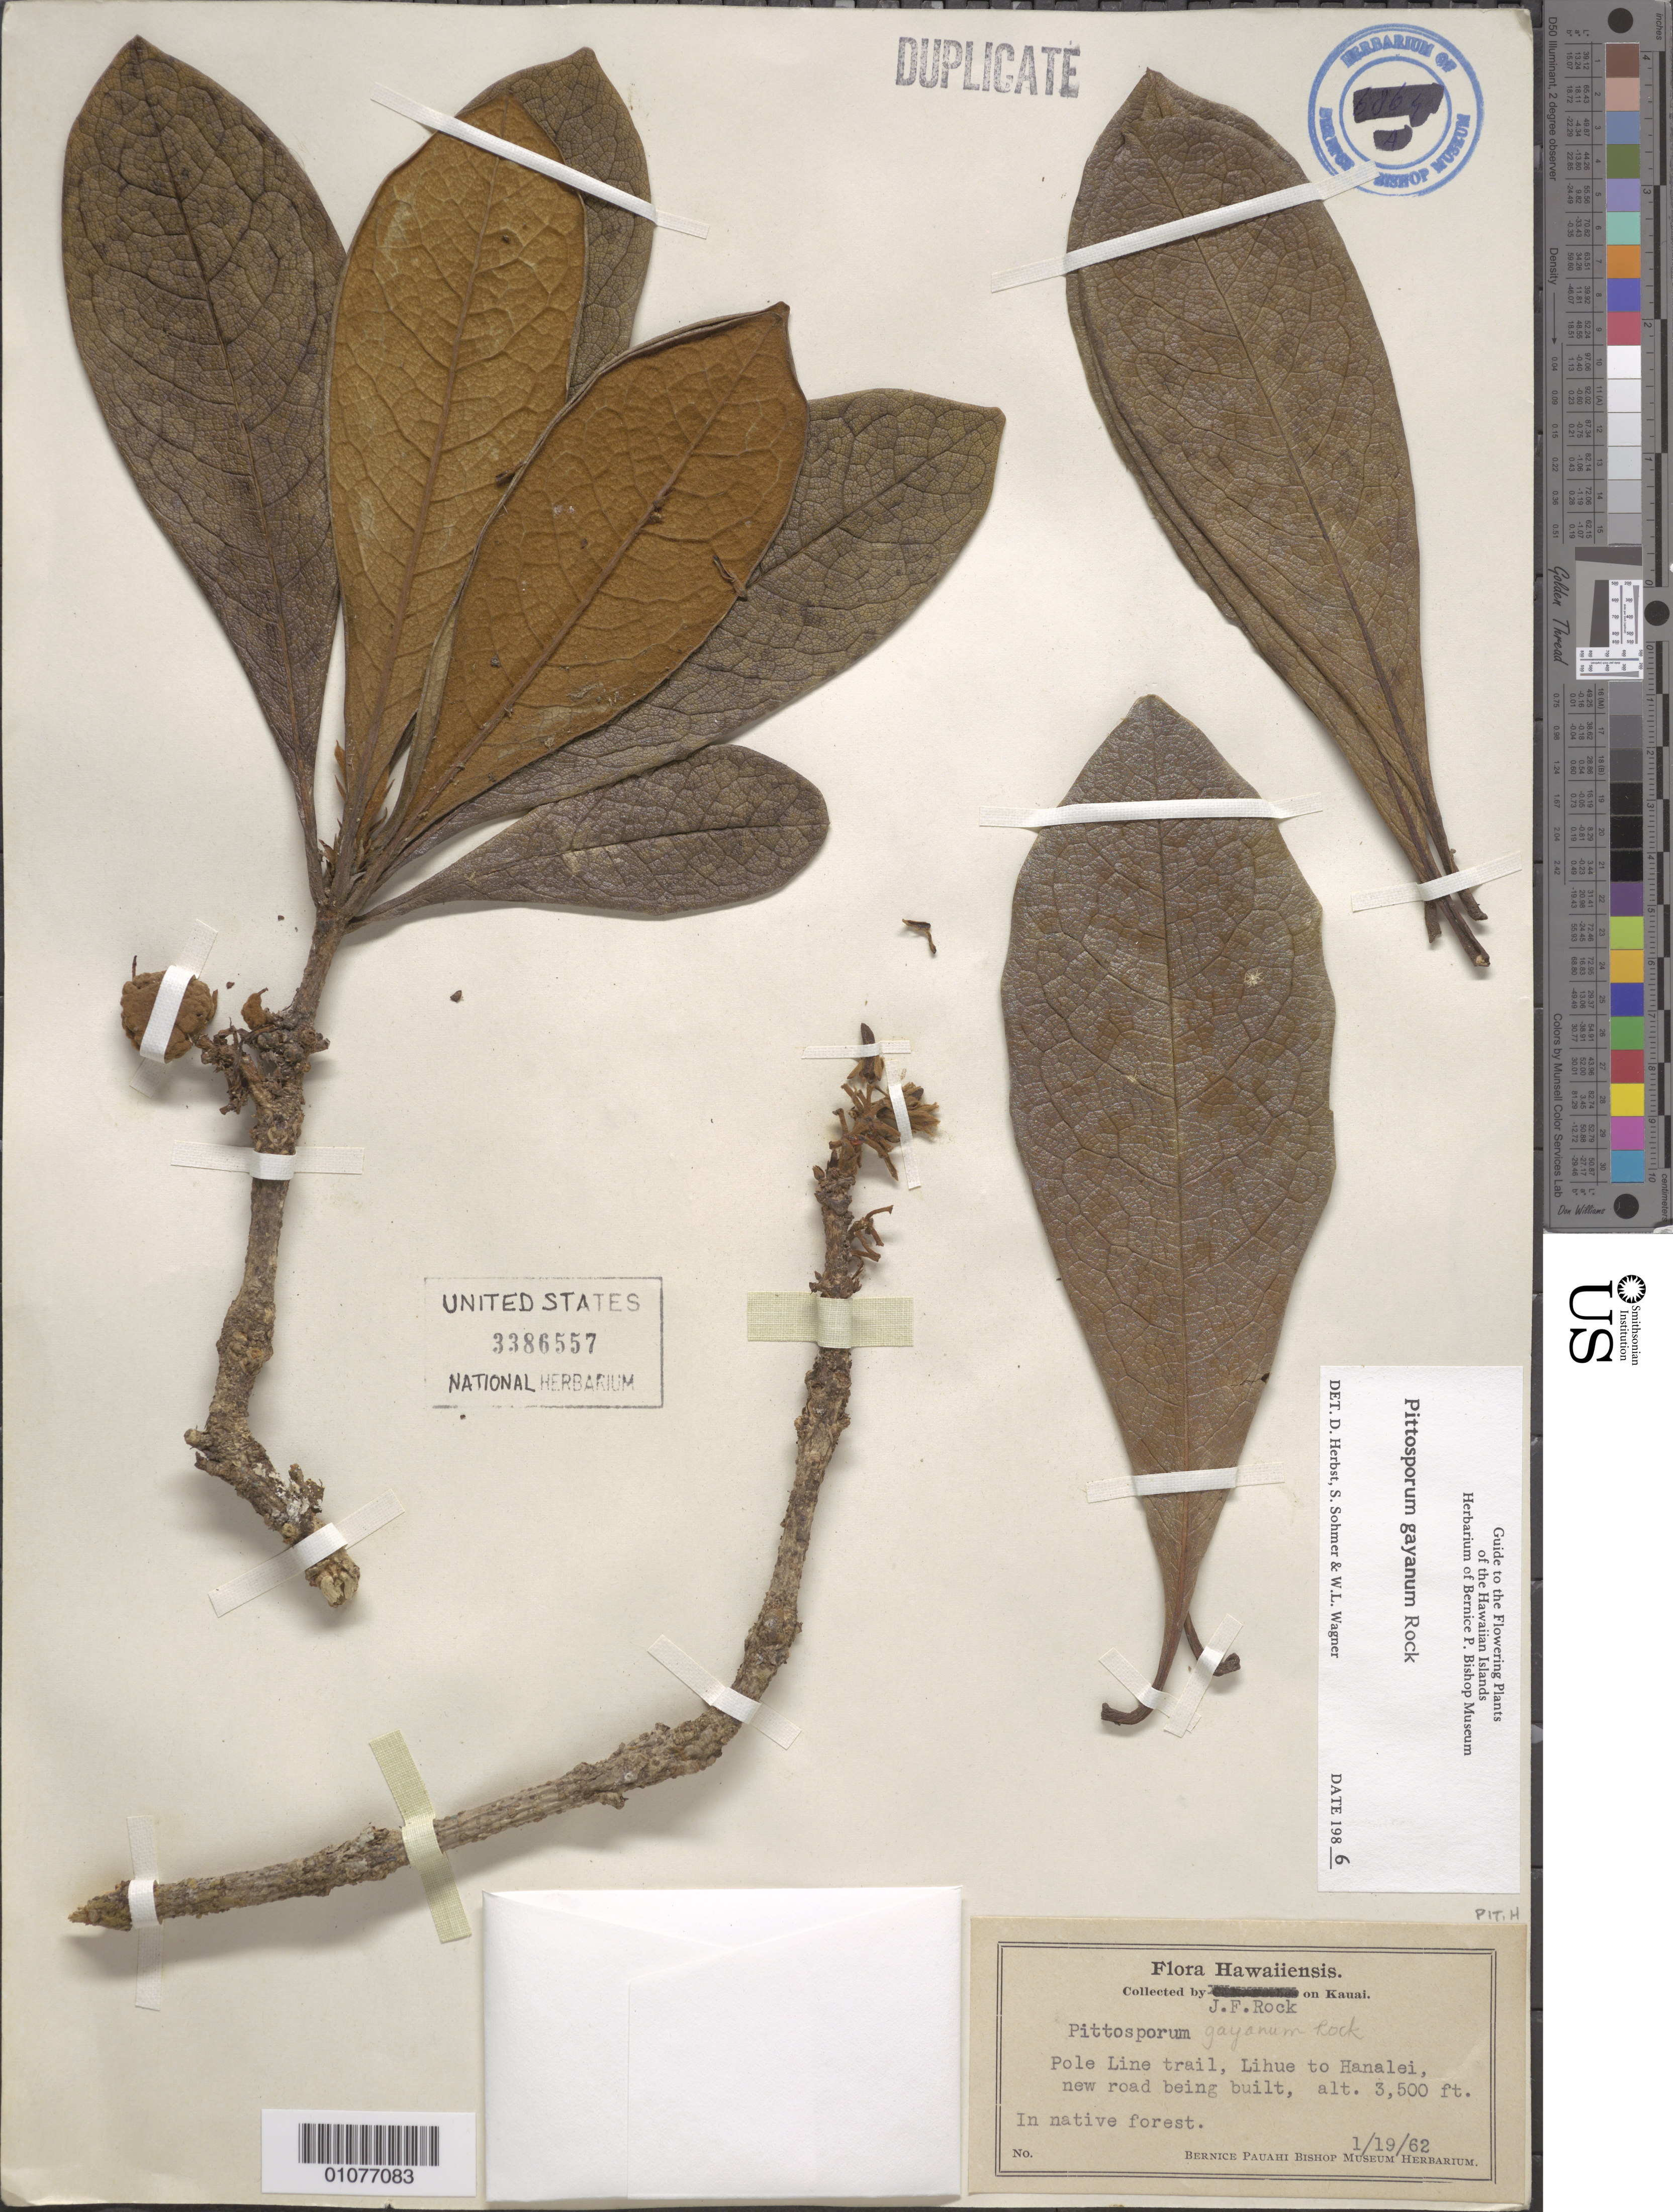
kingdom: Plantae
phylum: Tracheophyta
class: Magnoliopsida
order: Apiales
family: Pittosporaceae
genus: Pittosporum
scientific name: Pittosporum gayanum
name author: Rock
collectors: J. F. Rock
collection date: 1962-01-19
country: United States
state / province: Hawaii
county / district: Kaui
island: Kaua'i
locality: Pole Line Trail, Lihue to Hanelei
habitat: In native forest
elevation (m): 1067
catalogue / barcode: US 3386557